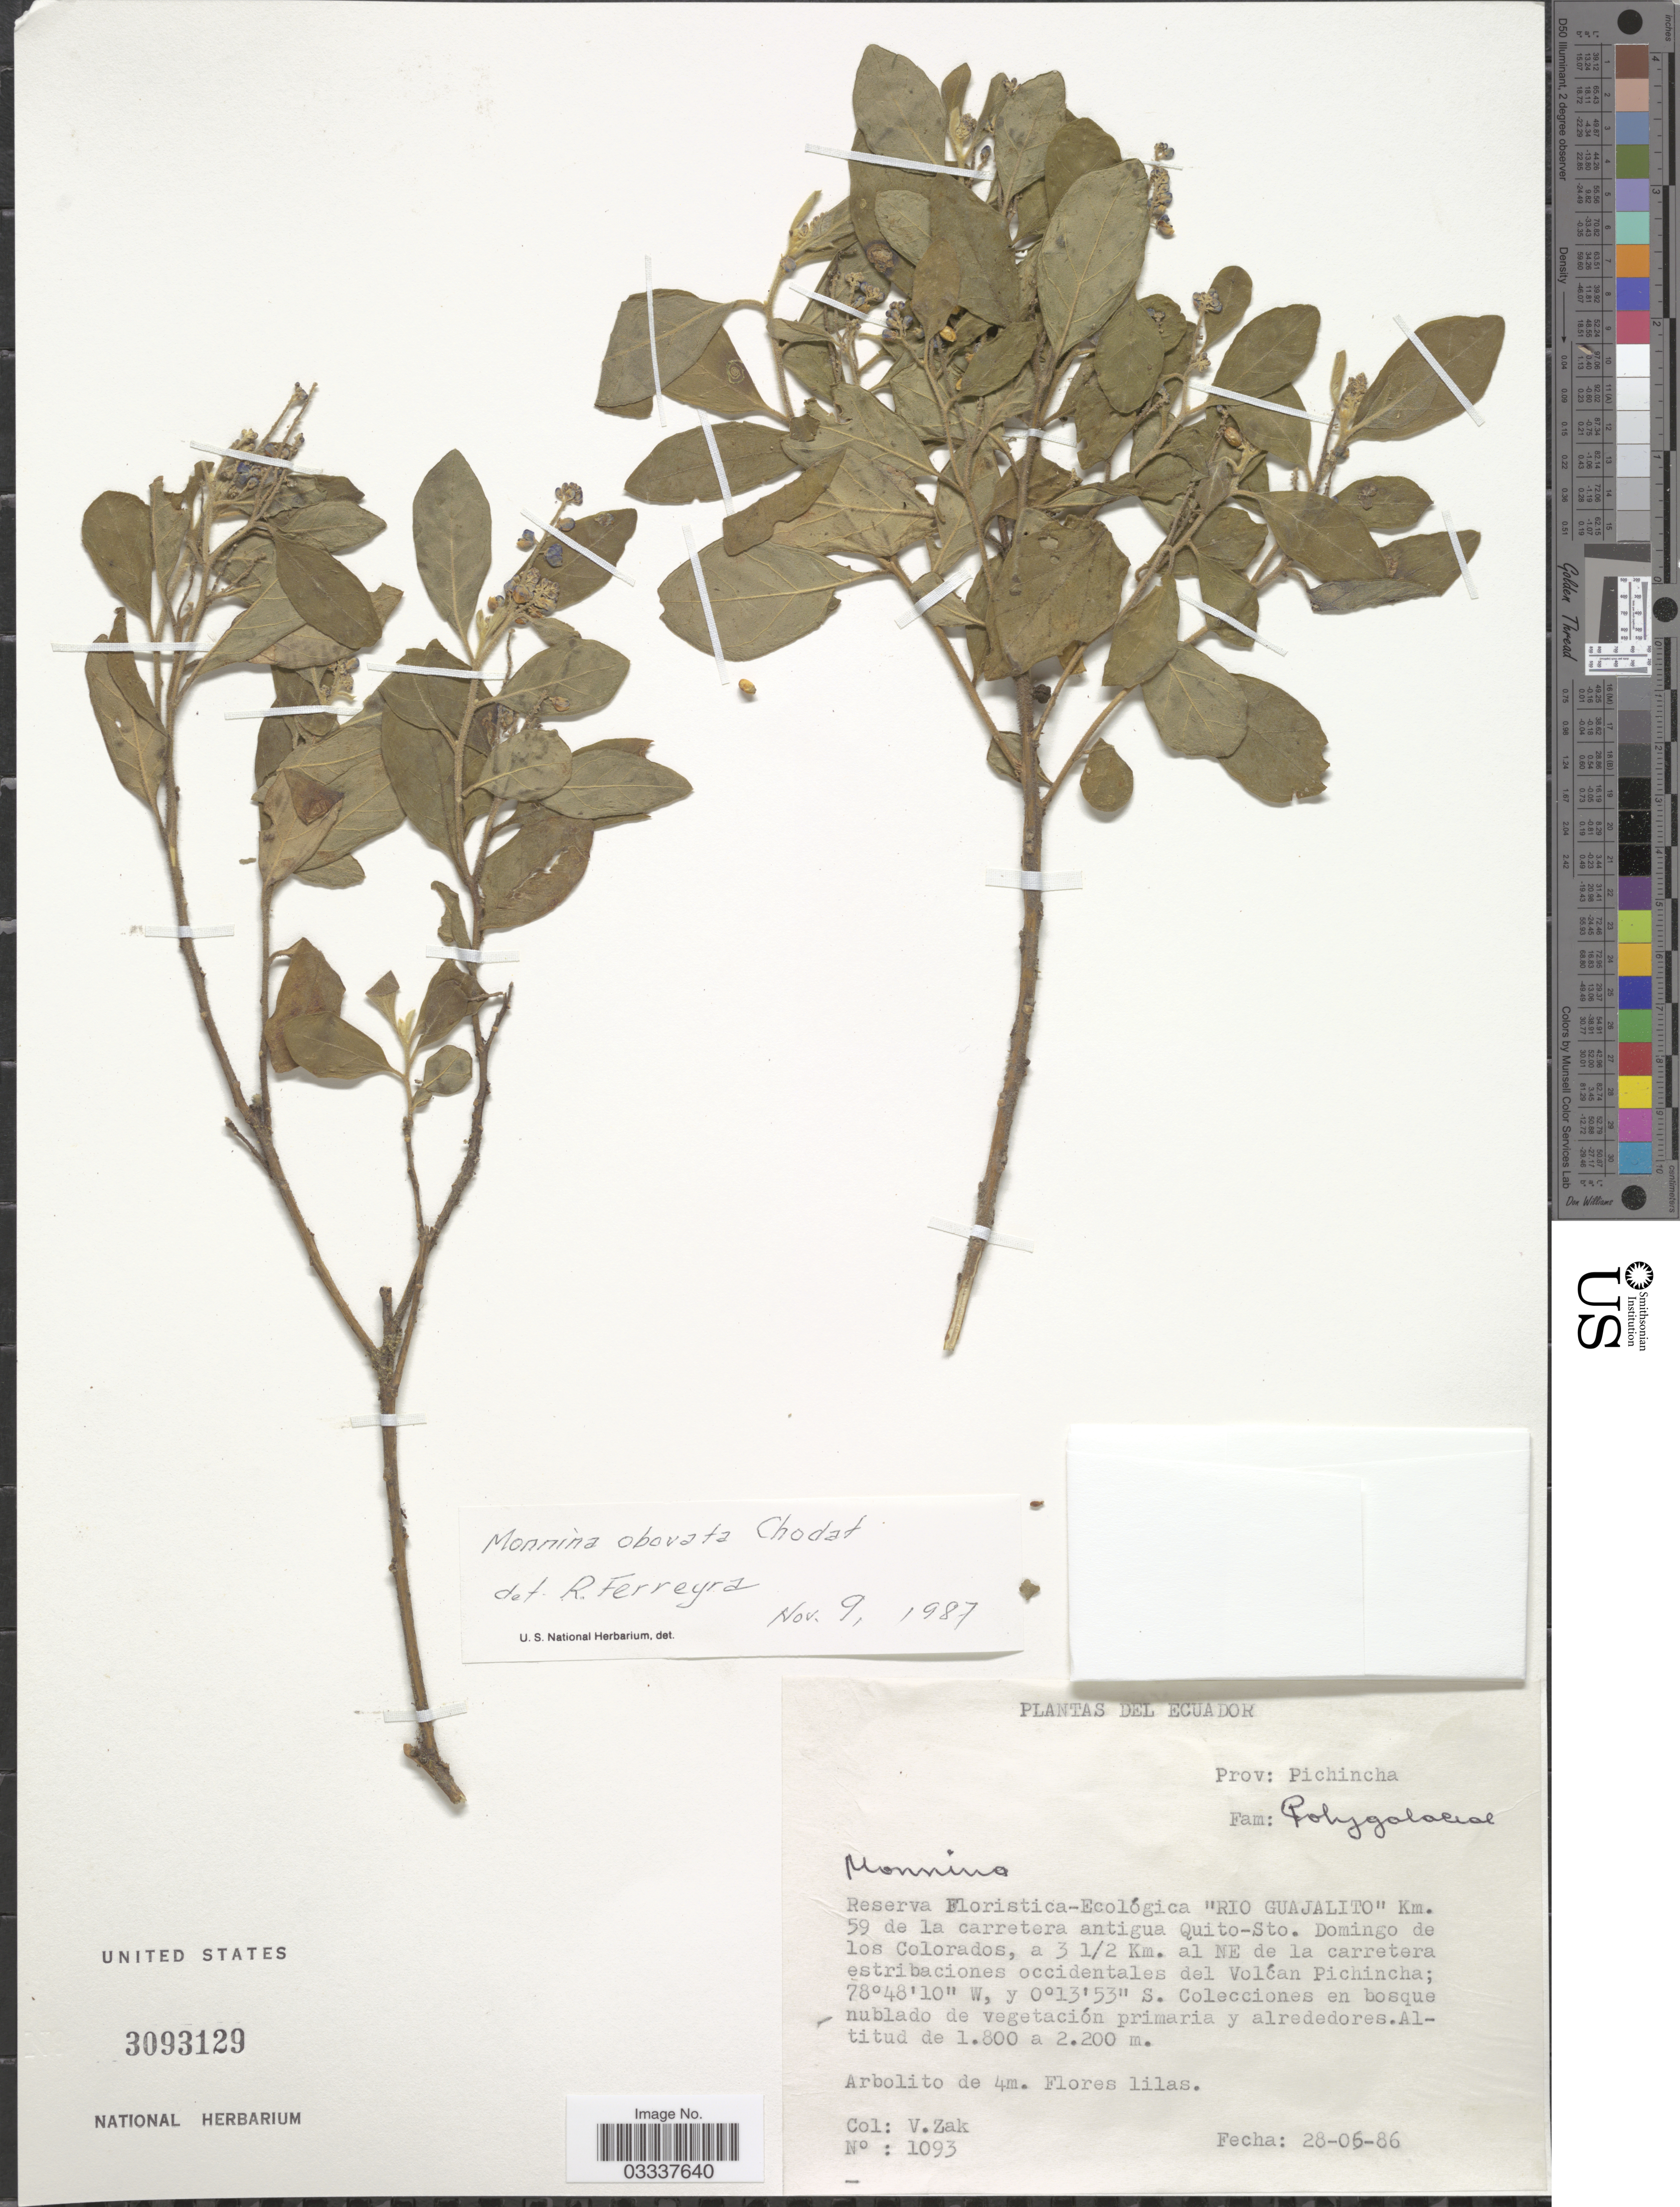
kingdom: Plantae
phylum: Tracheophyta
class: Magnoliopsida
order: Fabales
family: Polygalaceae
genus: Monnina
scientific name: Monnina obovata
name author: Chodat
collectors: V. Zak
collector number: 1093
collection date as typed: Transcribed d/m/y: 28/5/86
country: Ecuador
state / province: Pichincha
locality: Reserva Floristica-Ecológica "Rio Guajalito" Km. 59 de la carretera antigua Quito-Sto. Domingo de los Colorados, a 3½ Km. al NE de la carretera estribaciones occidentales del Volcán Pichincha.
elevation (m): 1800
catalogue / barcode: US 3093129